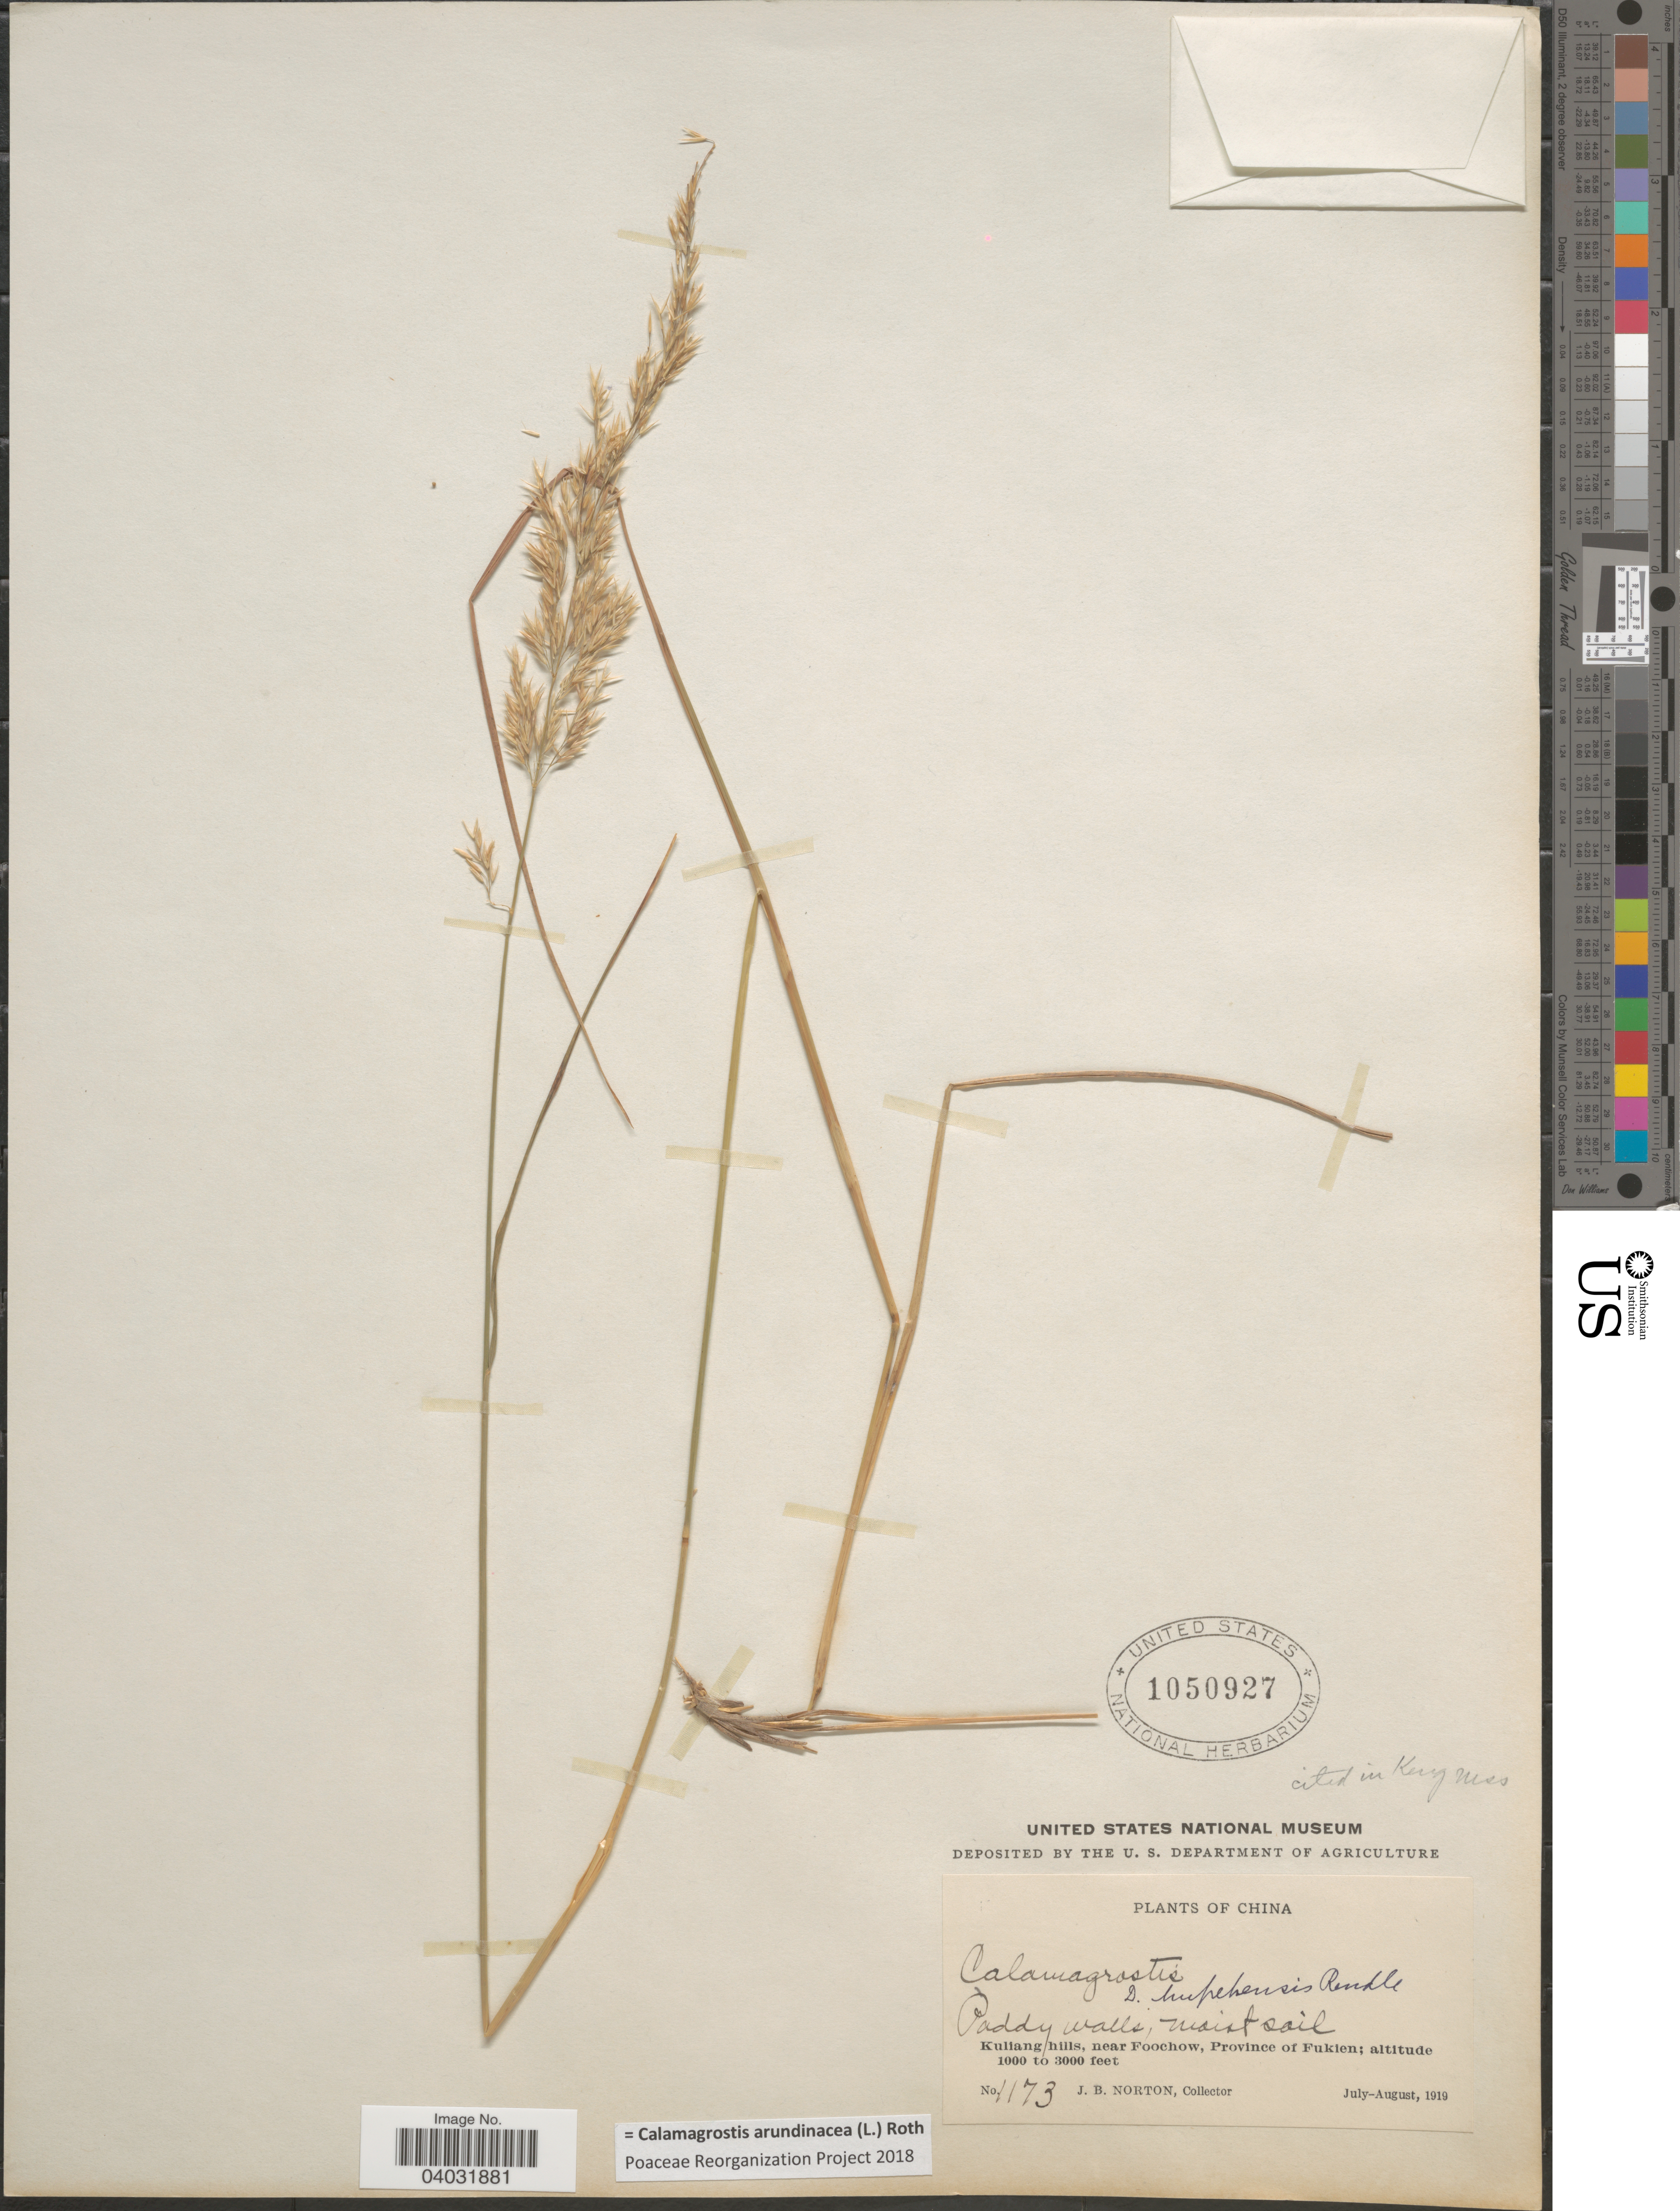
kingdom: Plantae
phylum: Tracheophyta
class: Liliopsida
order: Poales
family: Poaceae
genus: Calamagrostis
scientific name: Calamagrostis arundinacea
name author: (L.) Roth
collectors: J. B. Norton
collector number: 1173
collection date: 1919-07/1919-08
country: China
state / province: Fujian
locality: Kuliang hills, near Foochow, Province of Fukien.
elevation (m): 305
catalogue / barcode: US 1050927